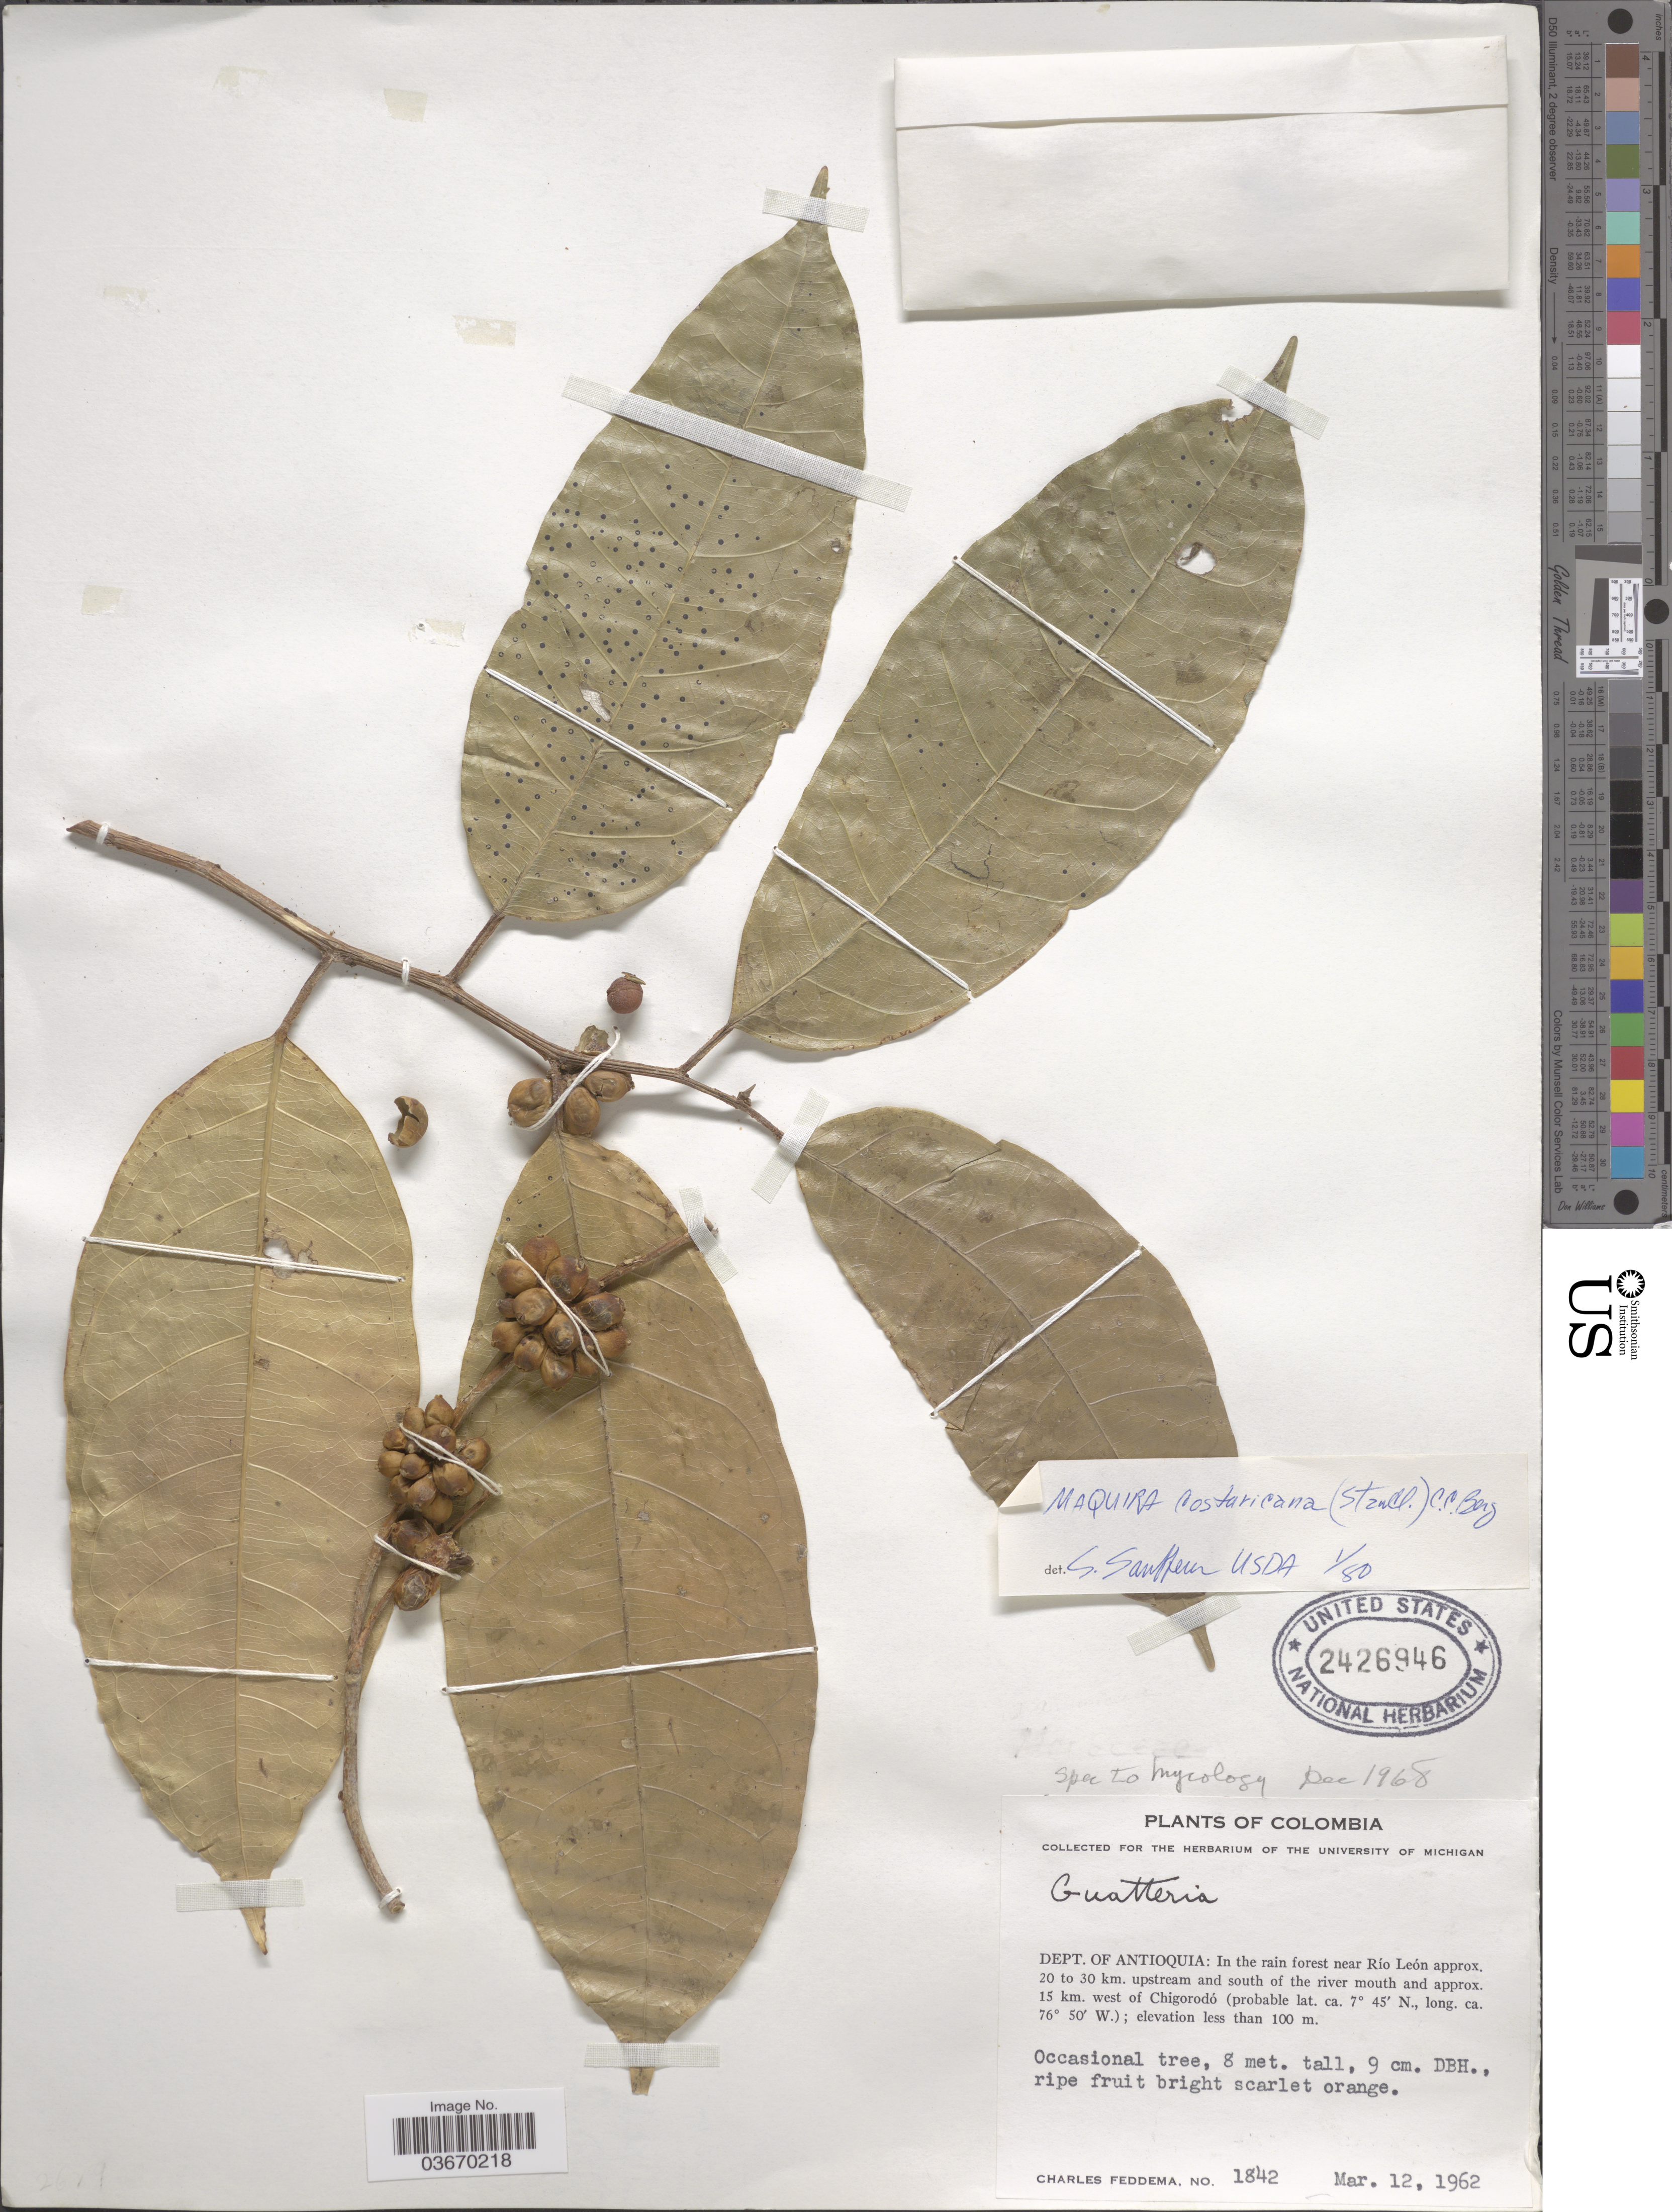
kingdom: Plantae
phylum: Tracheophyta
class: Magnoliopsida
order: Rosales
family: Moraceae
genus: Maquira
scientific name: Maquira costaricana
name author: (Standl.) C.C. Berg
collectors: C. Feddema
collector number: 1842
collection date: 1962-03-12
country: Colombia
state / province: Antioquia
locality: Dept. of Antioquia: In the rain forest near Río León approx. 20 to 30 km. upstream and south of the river mouth and approx. 15 km. west of Chigorodó.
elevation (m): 100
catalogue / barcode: US 2426946